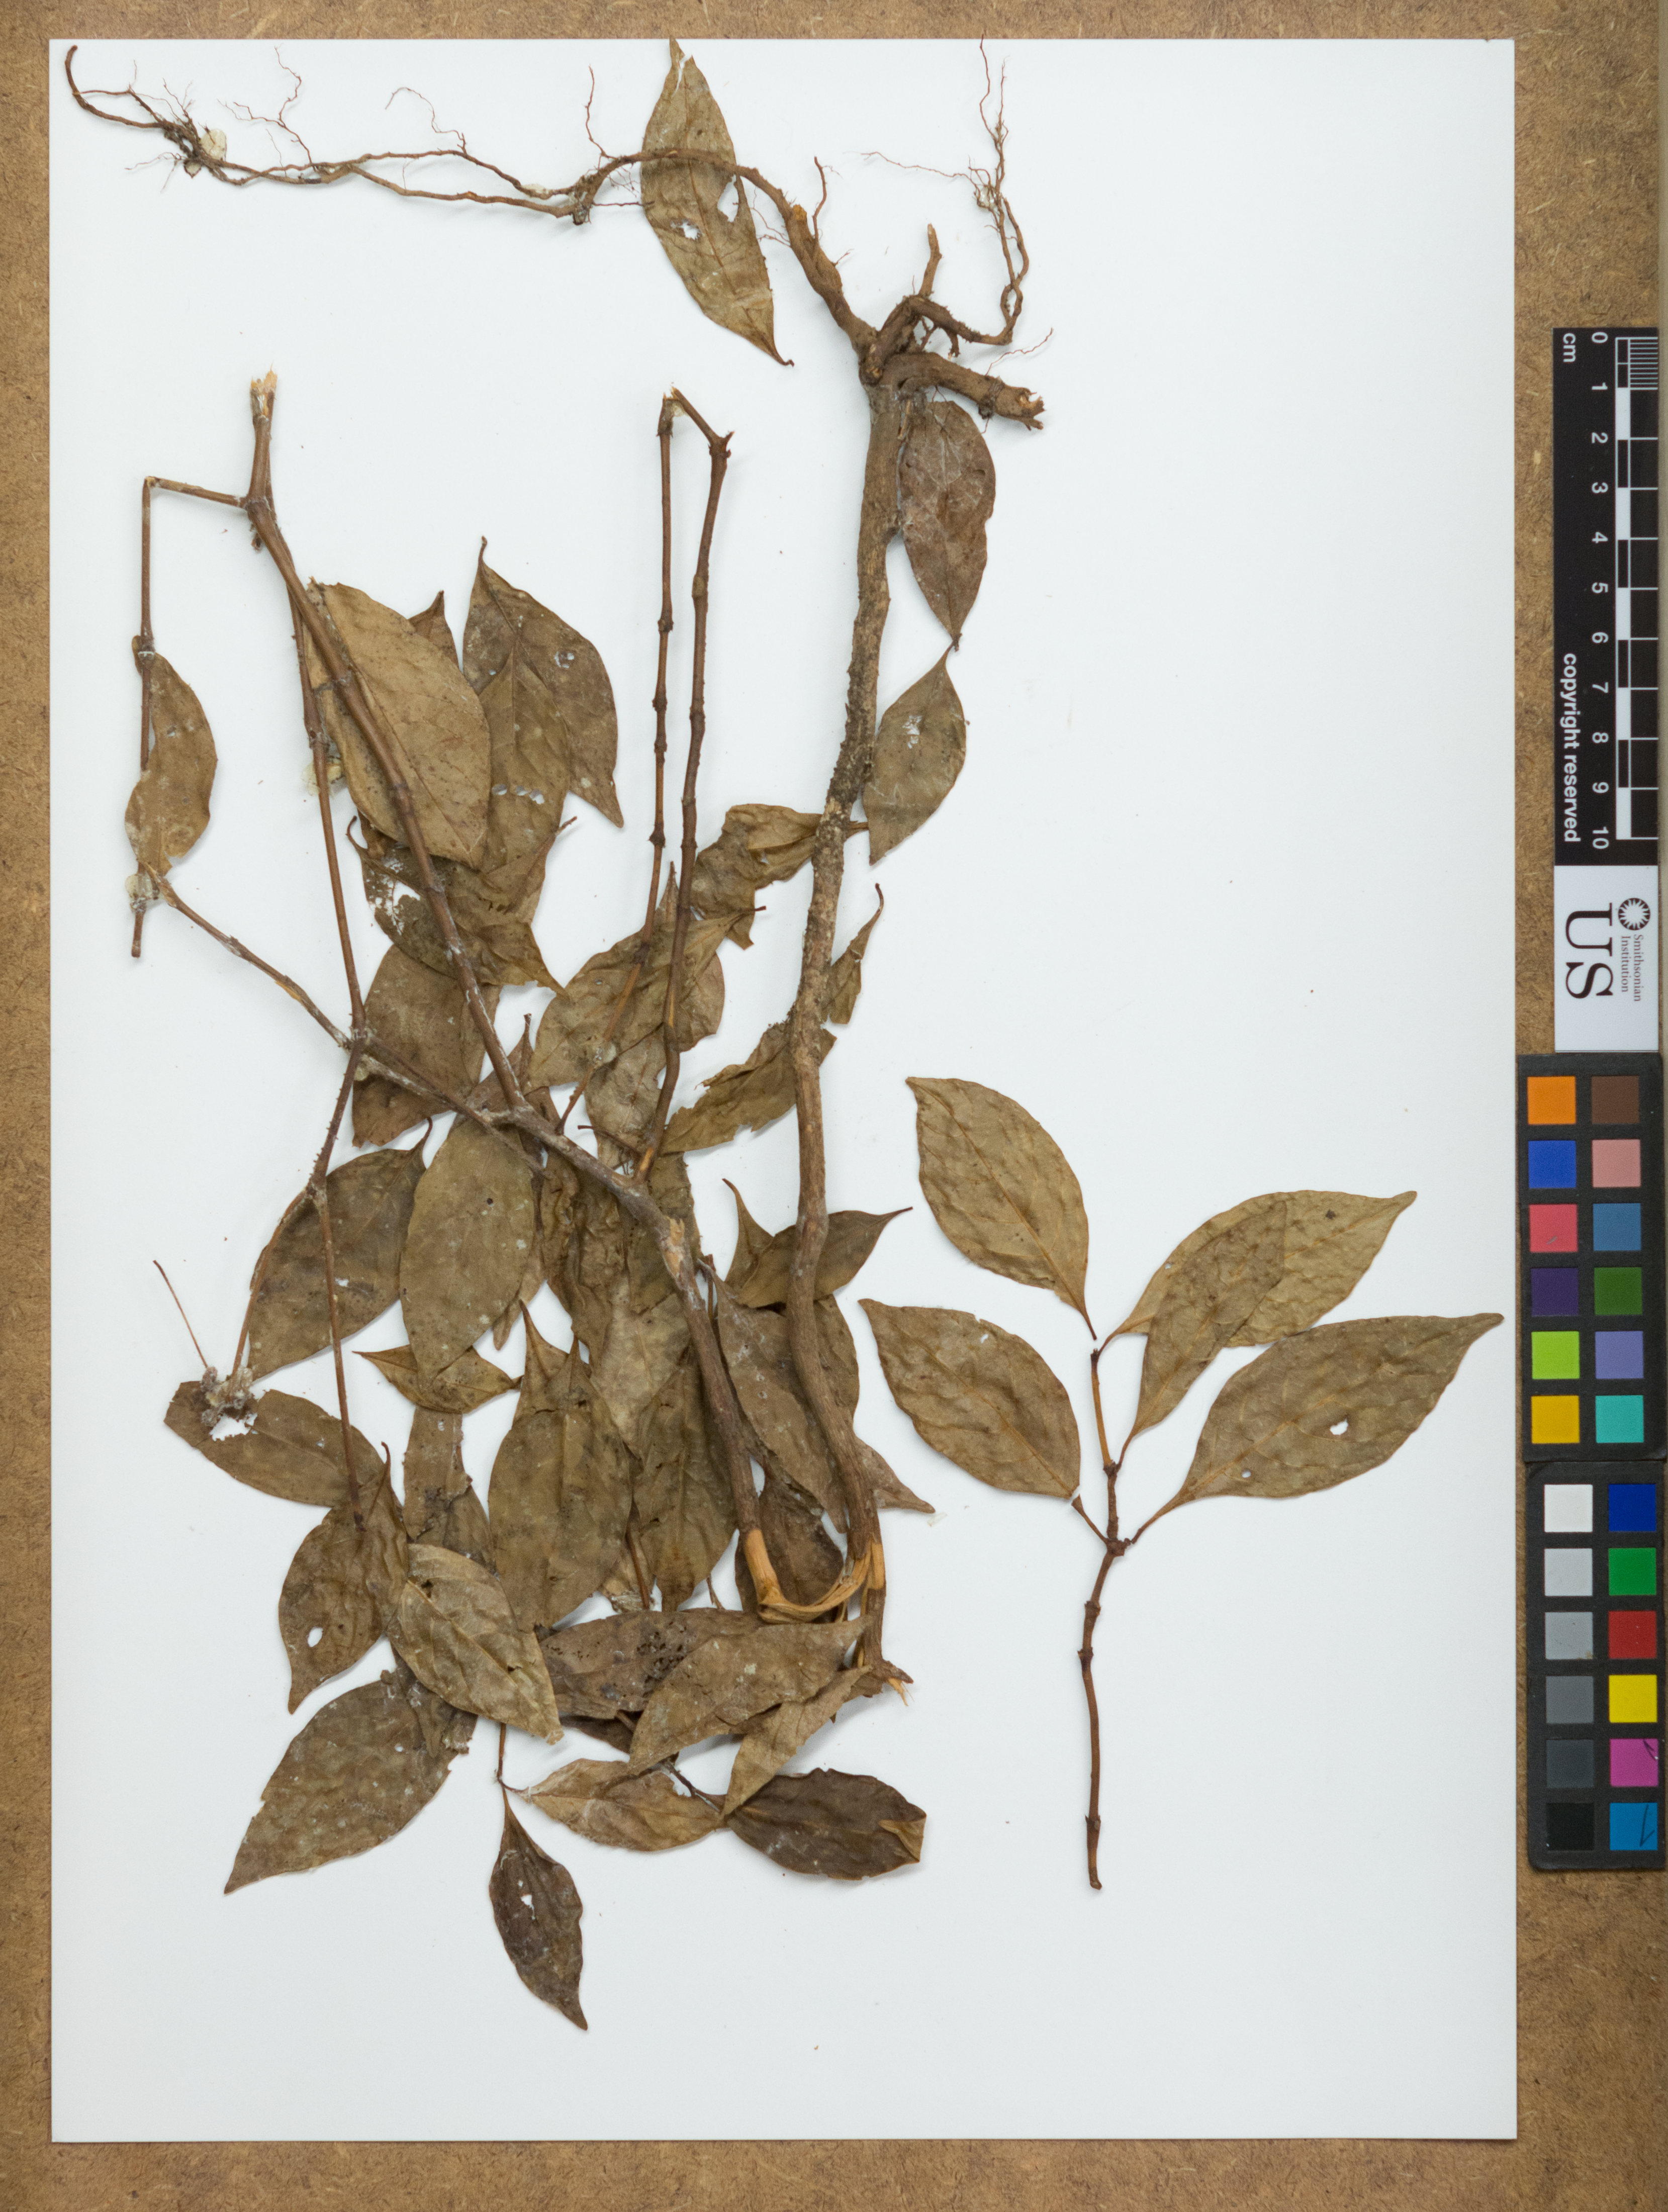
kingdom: Plantae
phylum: Tracheophyta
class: Magnoliopsida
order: Gentianales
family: Rubiaceae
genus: Psychotria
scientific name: Psychotria barbiflora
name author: DC.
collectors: R. Goodland & P. Maycock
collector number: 466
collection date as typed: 18-Aug-63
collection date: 1963-08-18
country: Guyana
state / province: U. Takutu-U. Essequibo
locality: Mt. Iraimakipang, trail to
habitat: Forest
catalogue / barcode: US 2547964